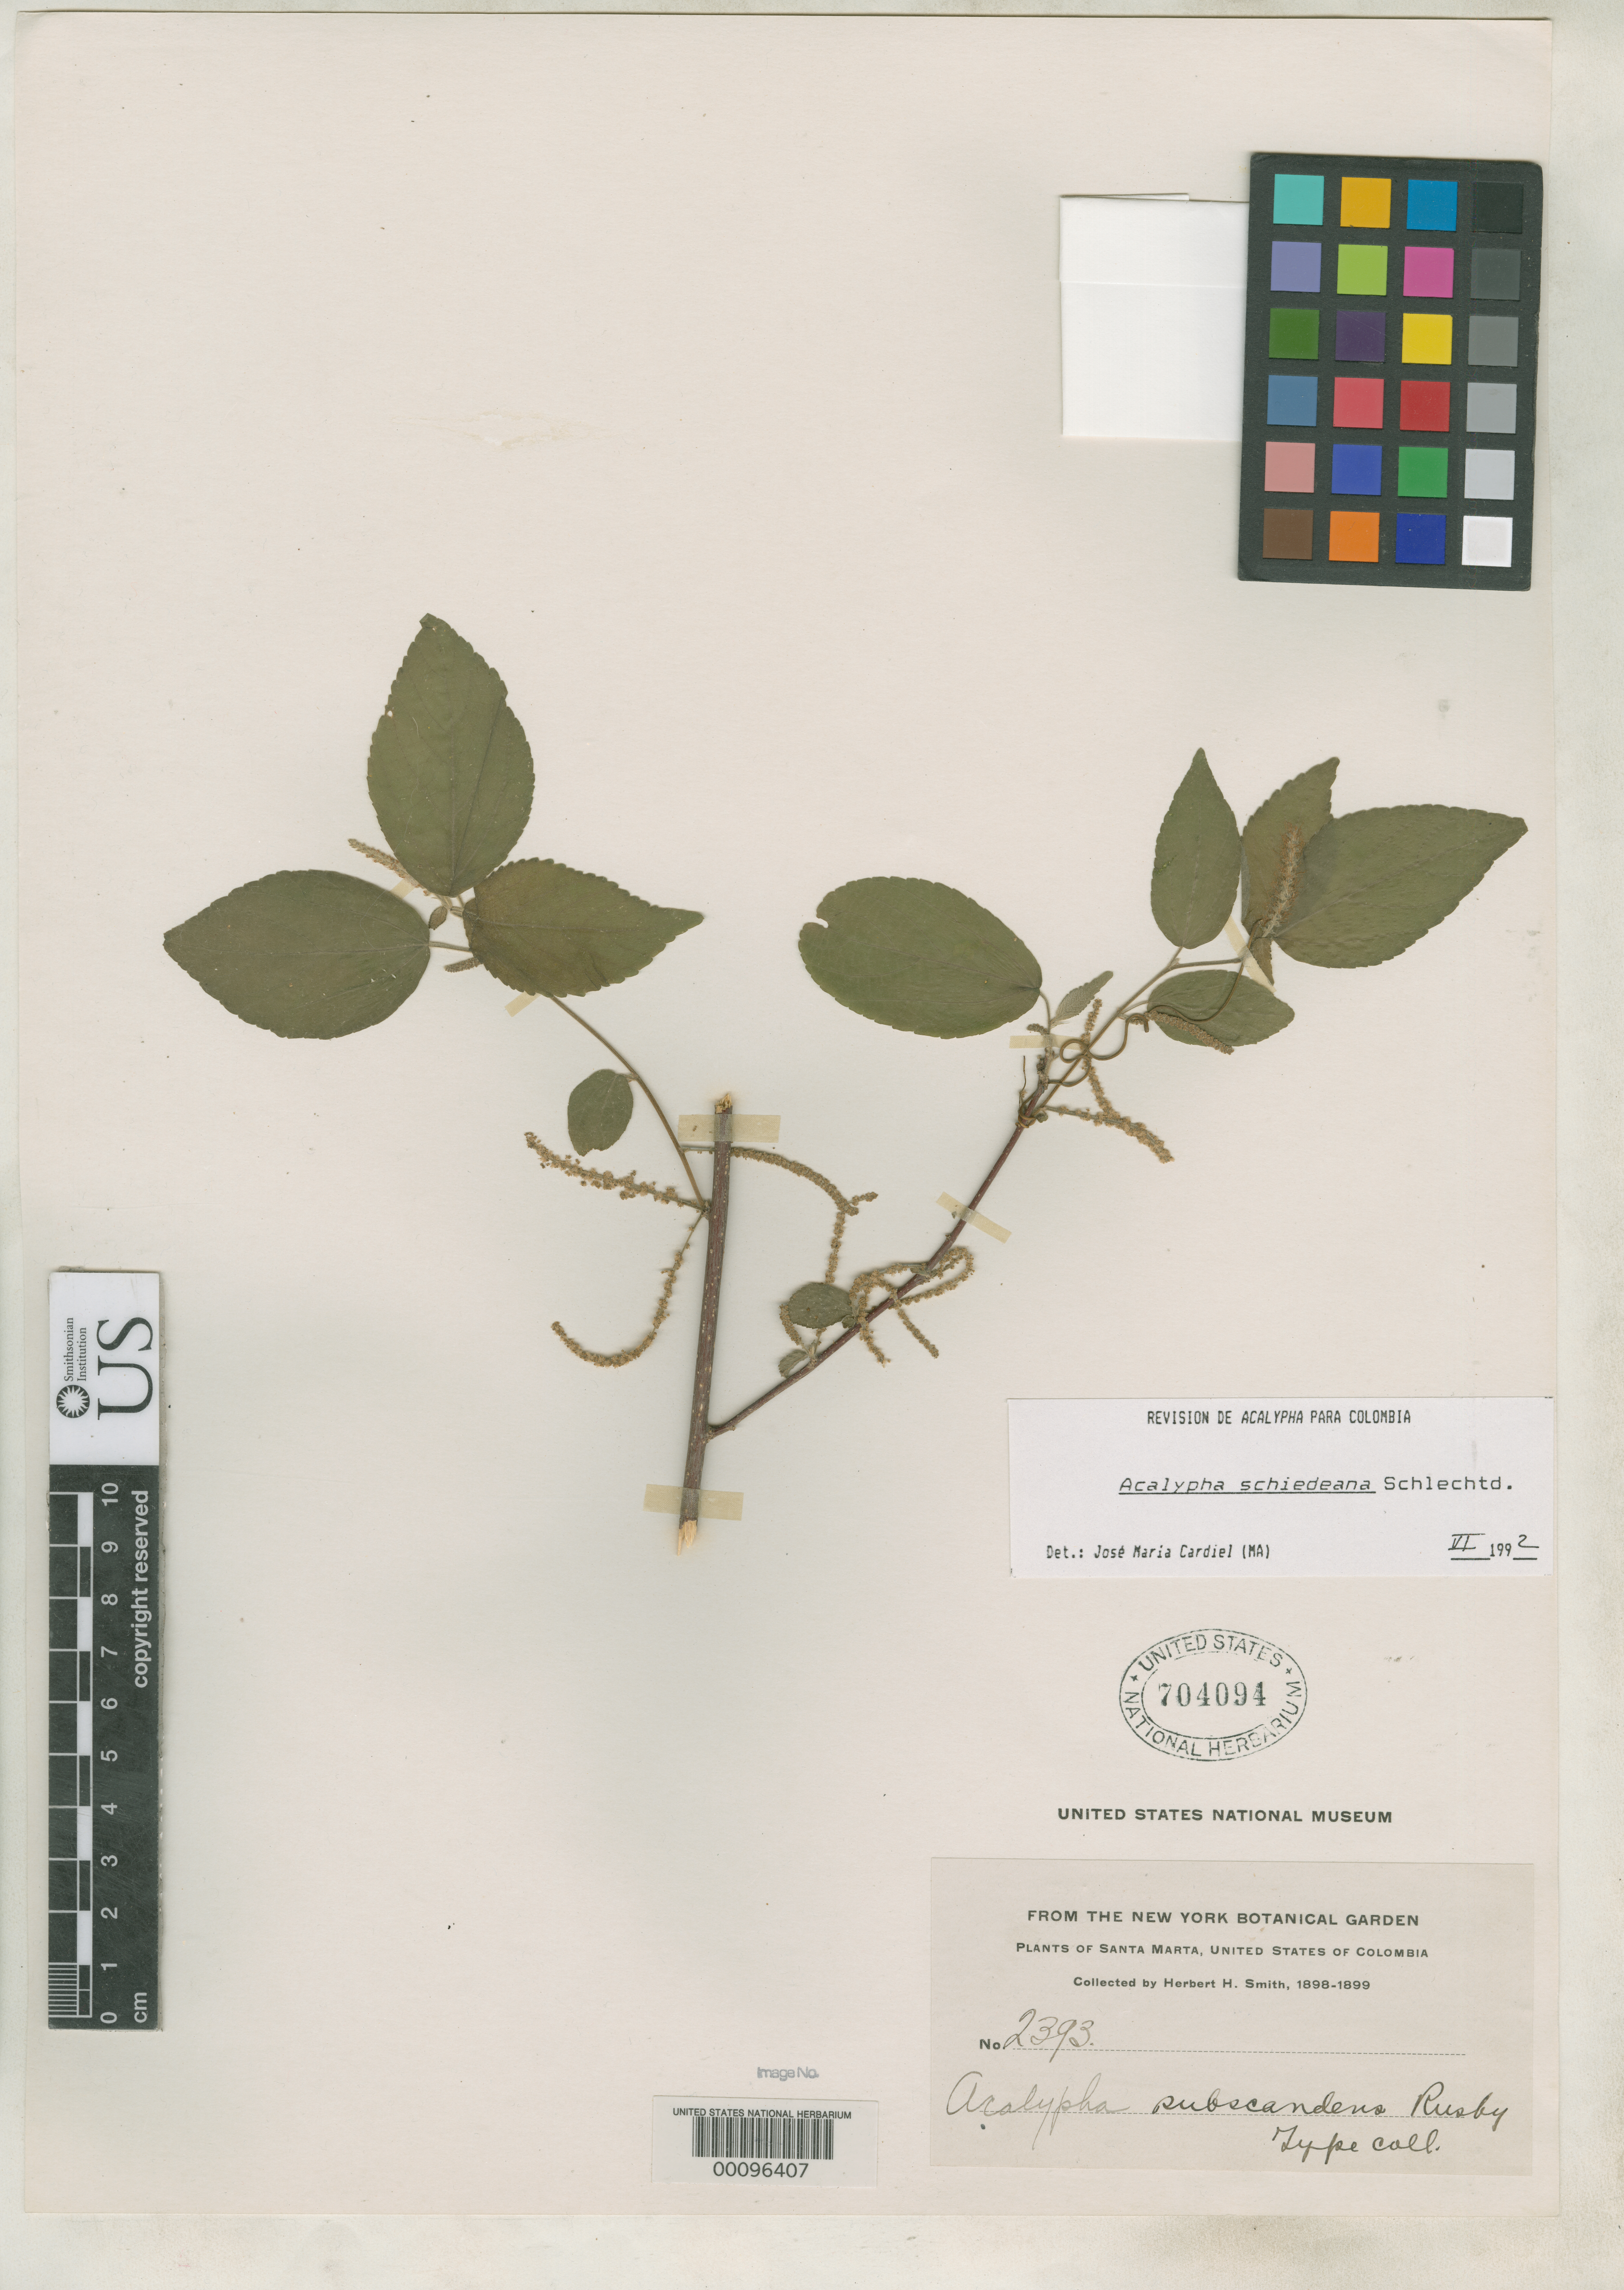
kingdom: Plantae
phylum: Tracheophyta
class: Magnoliopsida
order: Malpighiales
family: Euphorbiaceae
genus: Acalypha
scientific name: Acalypha subscandens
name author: Rusby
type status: Isotype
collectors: Herbert H. Smith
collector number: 2393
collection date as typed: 03 Jun 1898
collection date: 1898-06-03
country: Colombia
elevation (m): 305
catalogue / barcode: US 704094